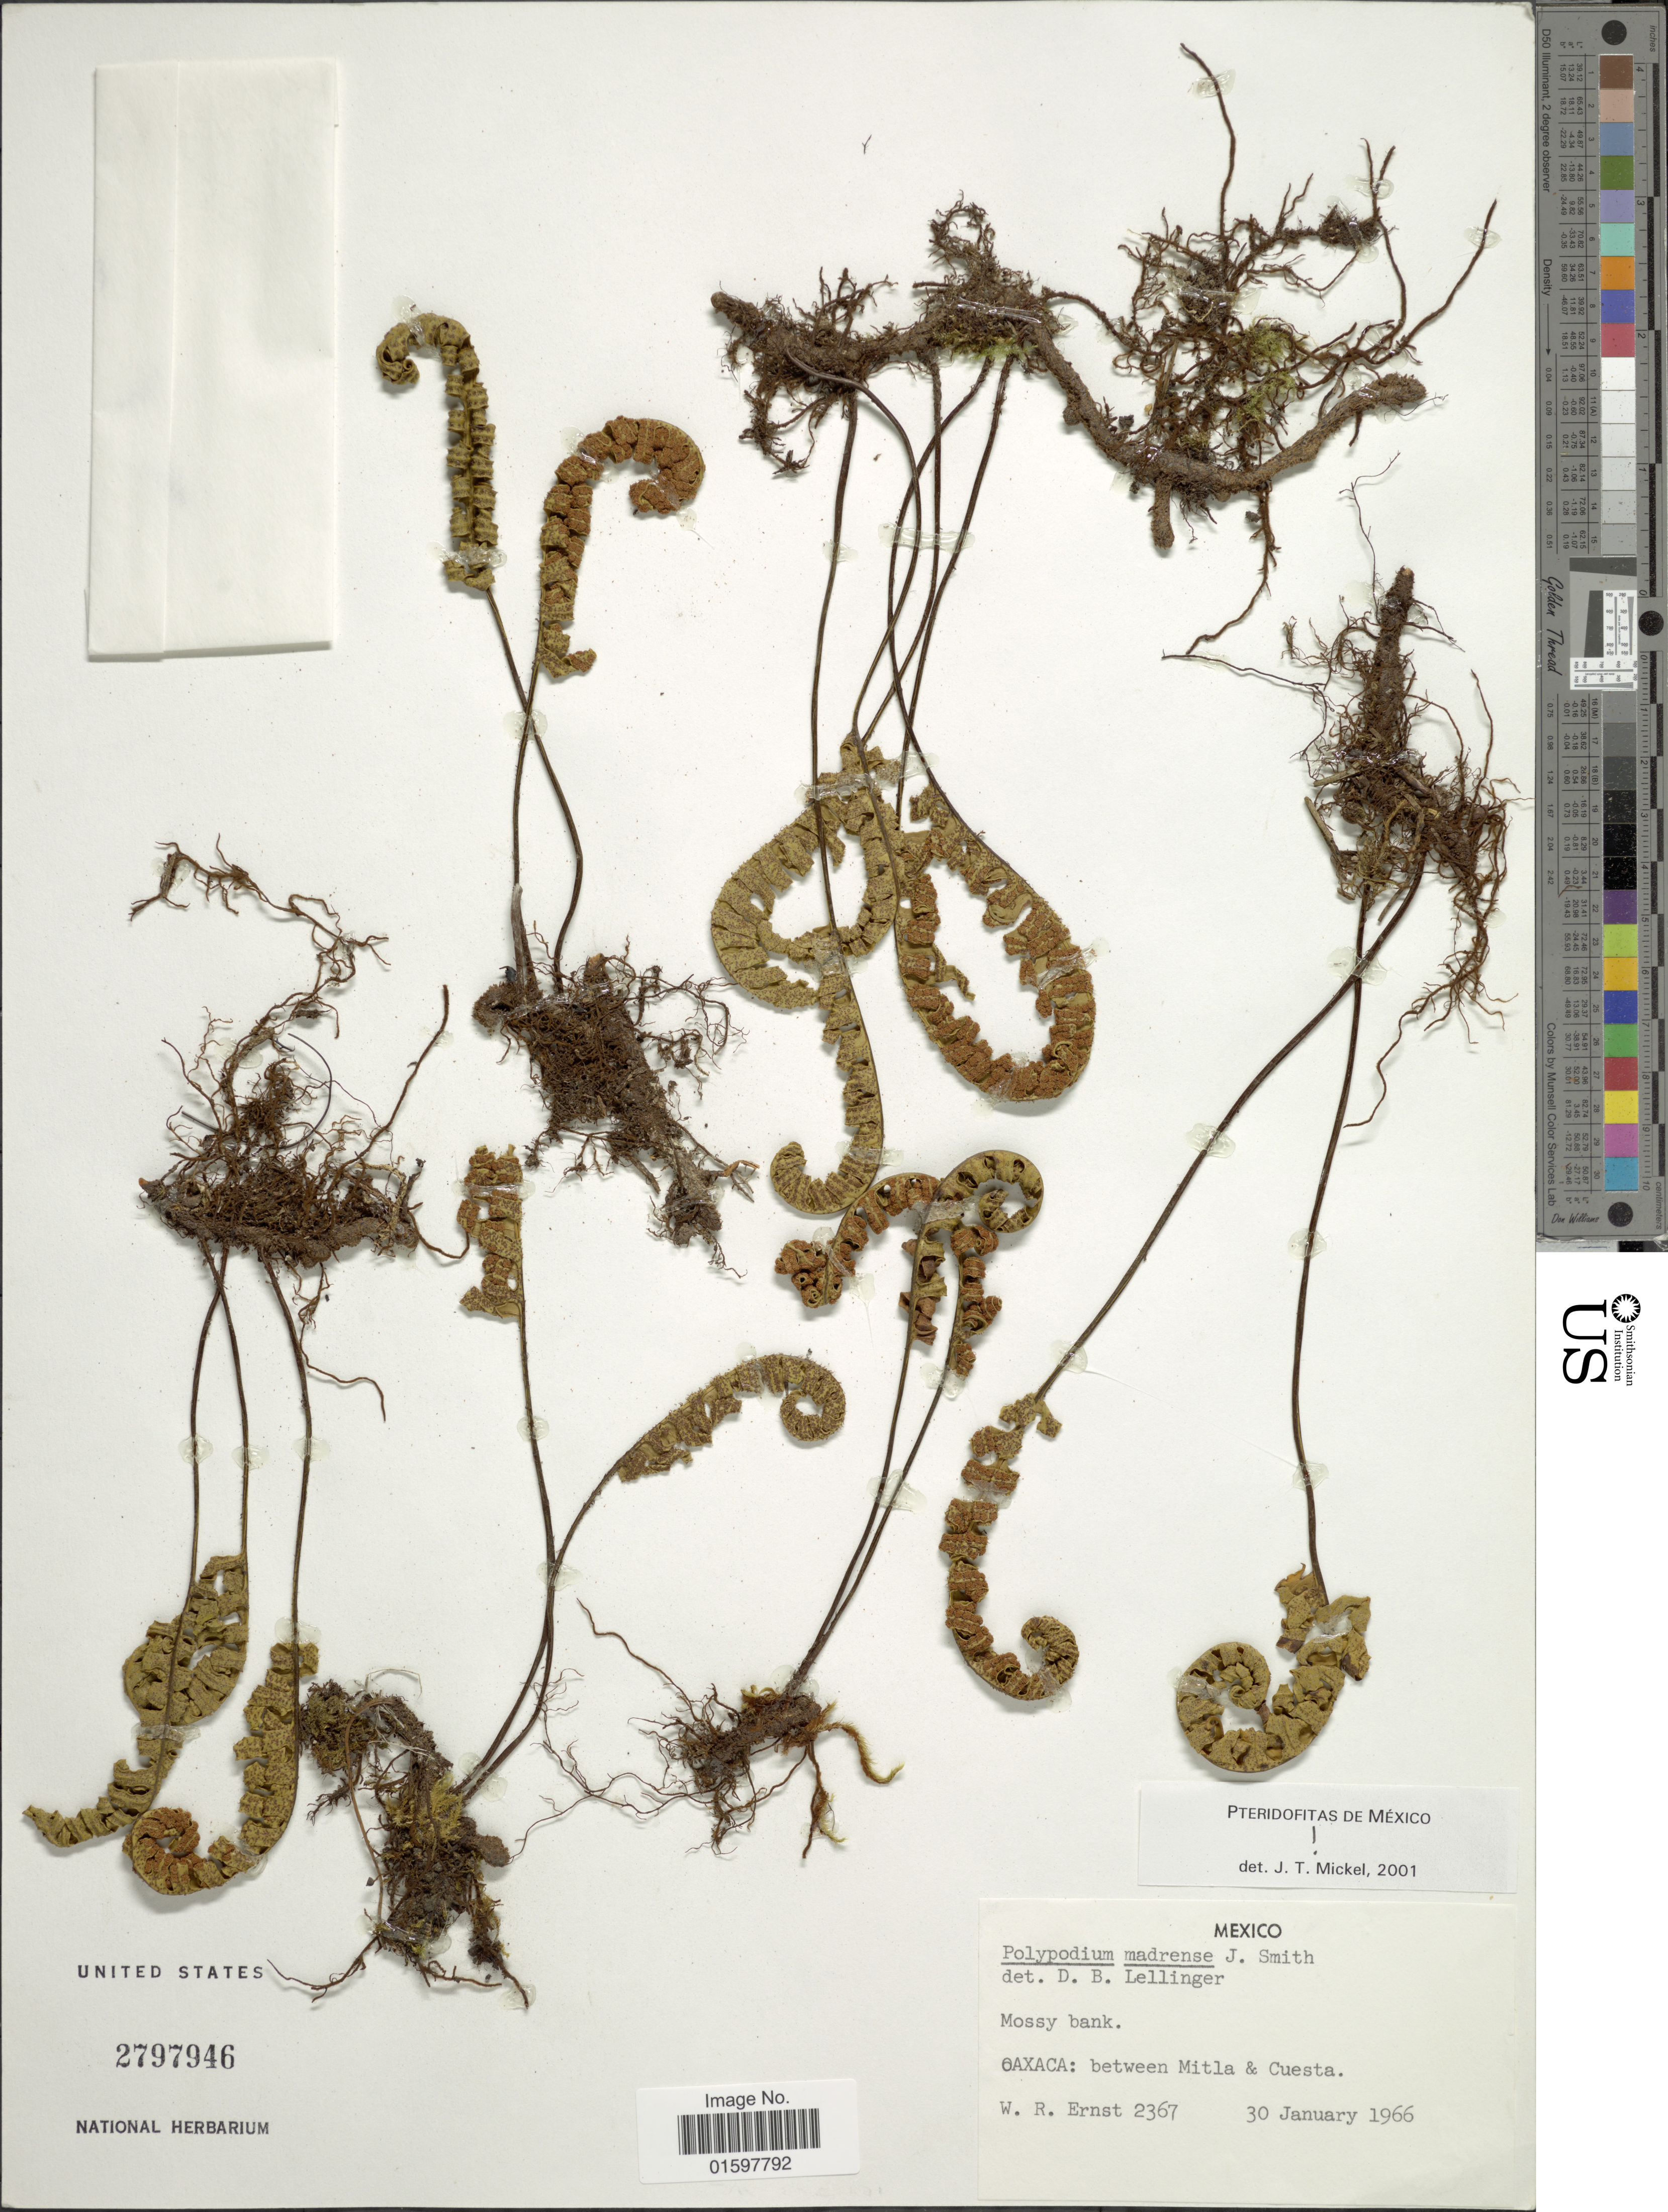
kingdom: Plantae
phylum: Tracheophyta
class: Polypodiopsida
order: Polypodiales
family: Polypodiaceae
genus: Pleopeltis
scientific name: Pleopeltis madrense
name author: (J. Sm.) A.R. Sm. & Tejero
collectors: W. R. Ernst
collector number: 2367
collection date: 1966-01-30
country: Mexico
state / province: Oaxaca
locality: Between Mitla and Cuesta.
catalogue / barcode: US 2797946